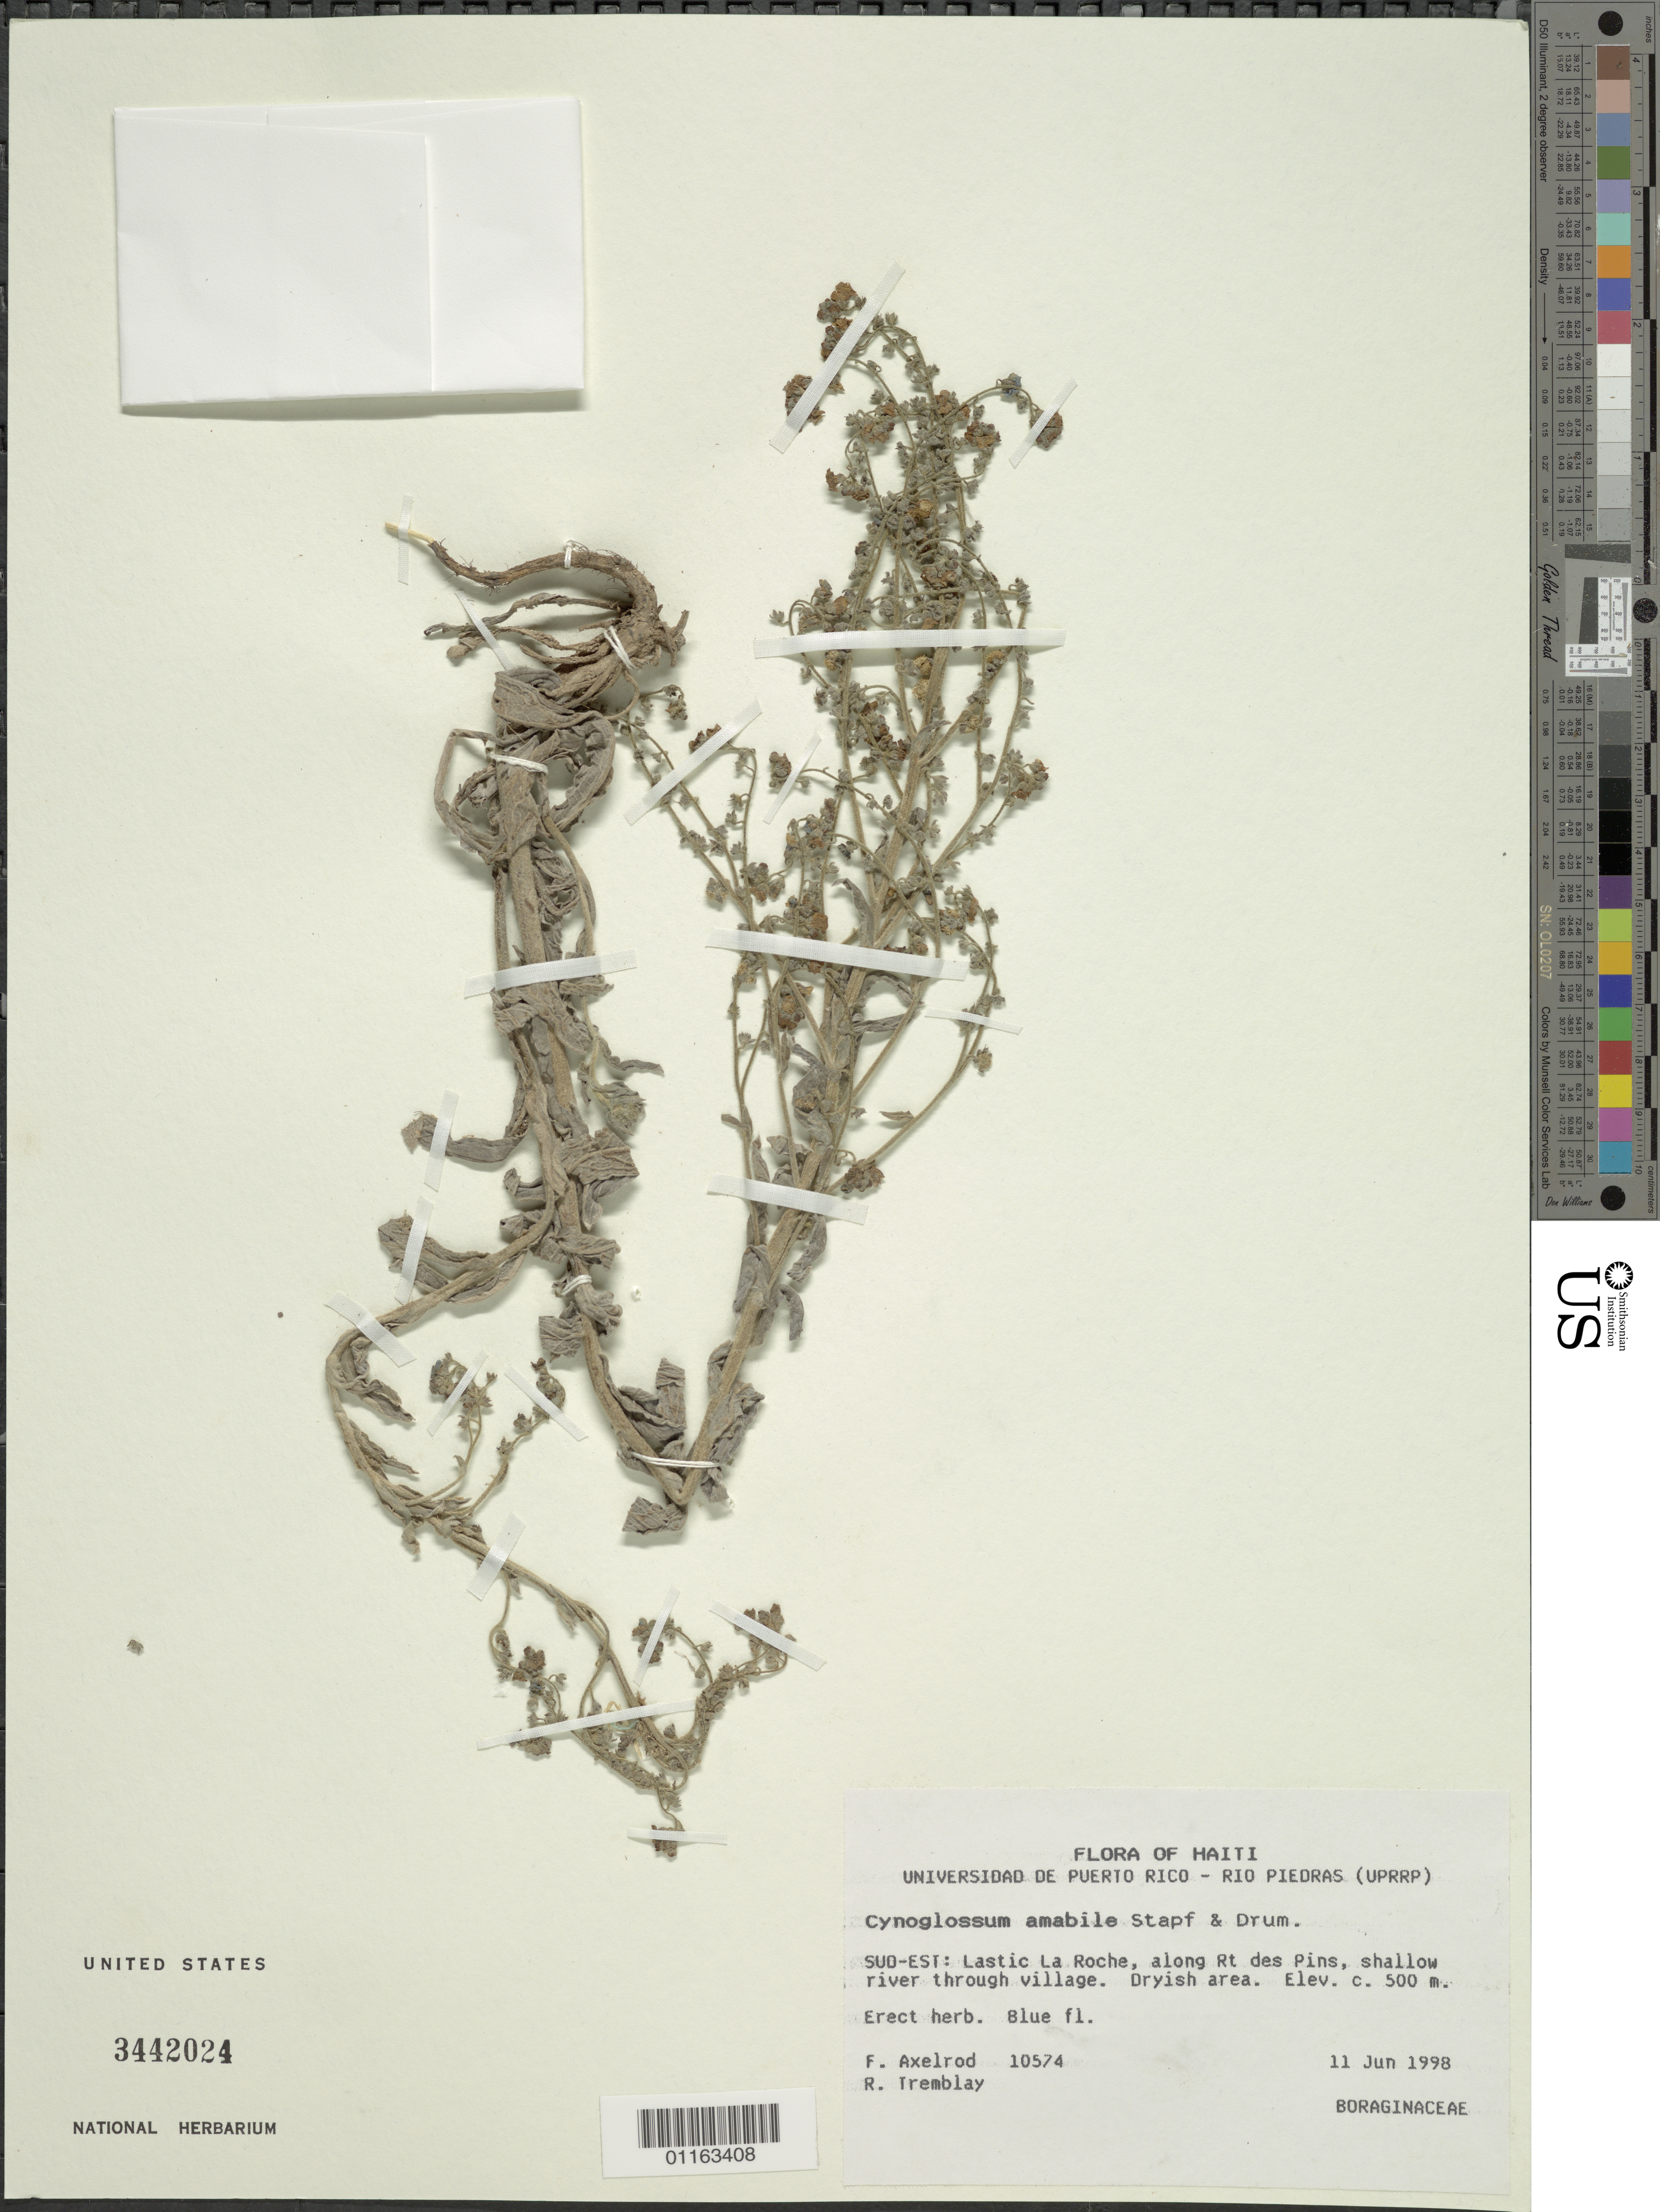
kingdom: Plantae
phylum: Tracheophyta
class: Magnoliopsida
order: Boraginales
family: Boraginaceae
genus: Cynoglossum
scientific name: Cynoglossum amabile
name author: Stapf & J.R. Drumm.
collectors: F. S. Axelrod & R. L. Tremblay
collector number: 10574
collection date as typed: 11 Jun 1998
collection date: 1998-06-11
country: Haiti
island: Hispaniola I.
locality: SUD-EST: Lastic La Roche, along Rte des Pins, shallow river through village, dryish area.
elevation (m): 500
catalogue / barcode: US 3442024